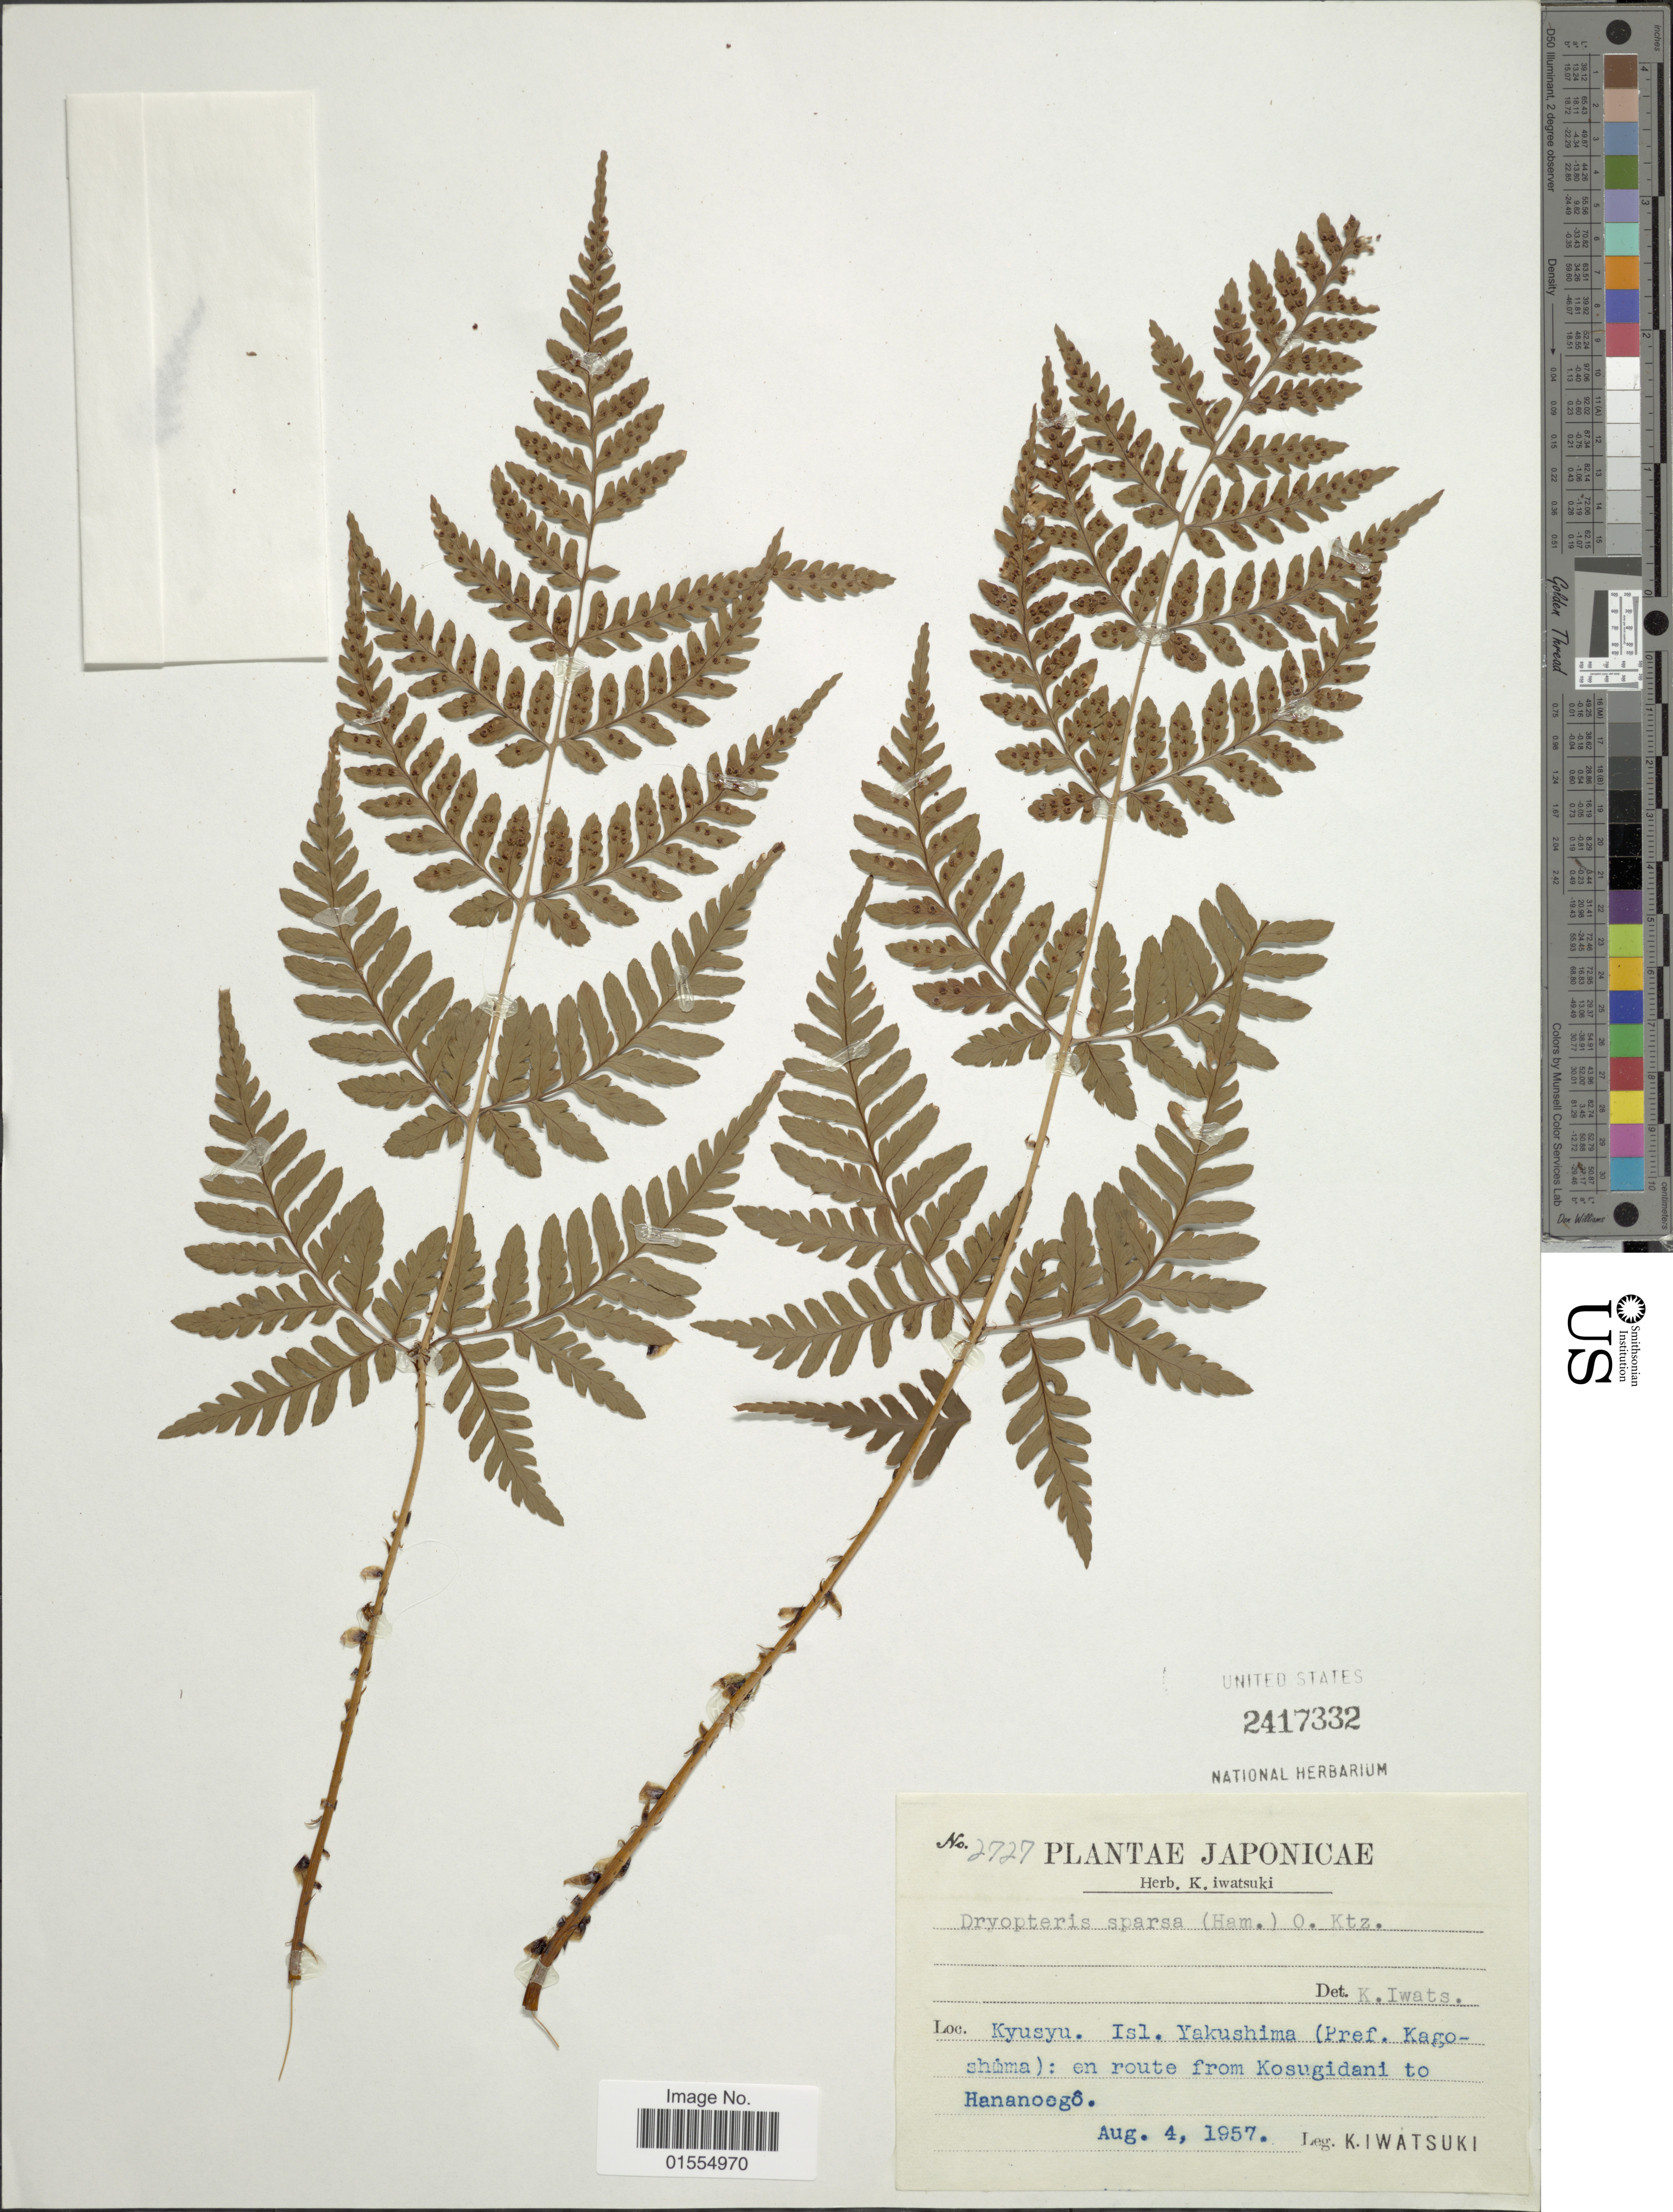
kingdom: Plantae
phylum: Tracheophyta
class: Polypodiopsida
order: Polypodiales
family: Dryopteridaceae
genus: Dryopteris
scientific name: Dryopteris sparsa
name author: (D. Don) Kuntze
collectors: K. Iwatsuki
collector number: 2727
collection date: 1957-08-04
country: Japan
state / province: Kagosima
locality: Kyusyu, Isl. Yakushima (Pref. Kagoshima): en route from Kosugidani to Hananoego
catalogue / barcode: US 2417332